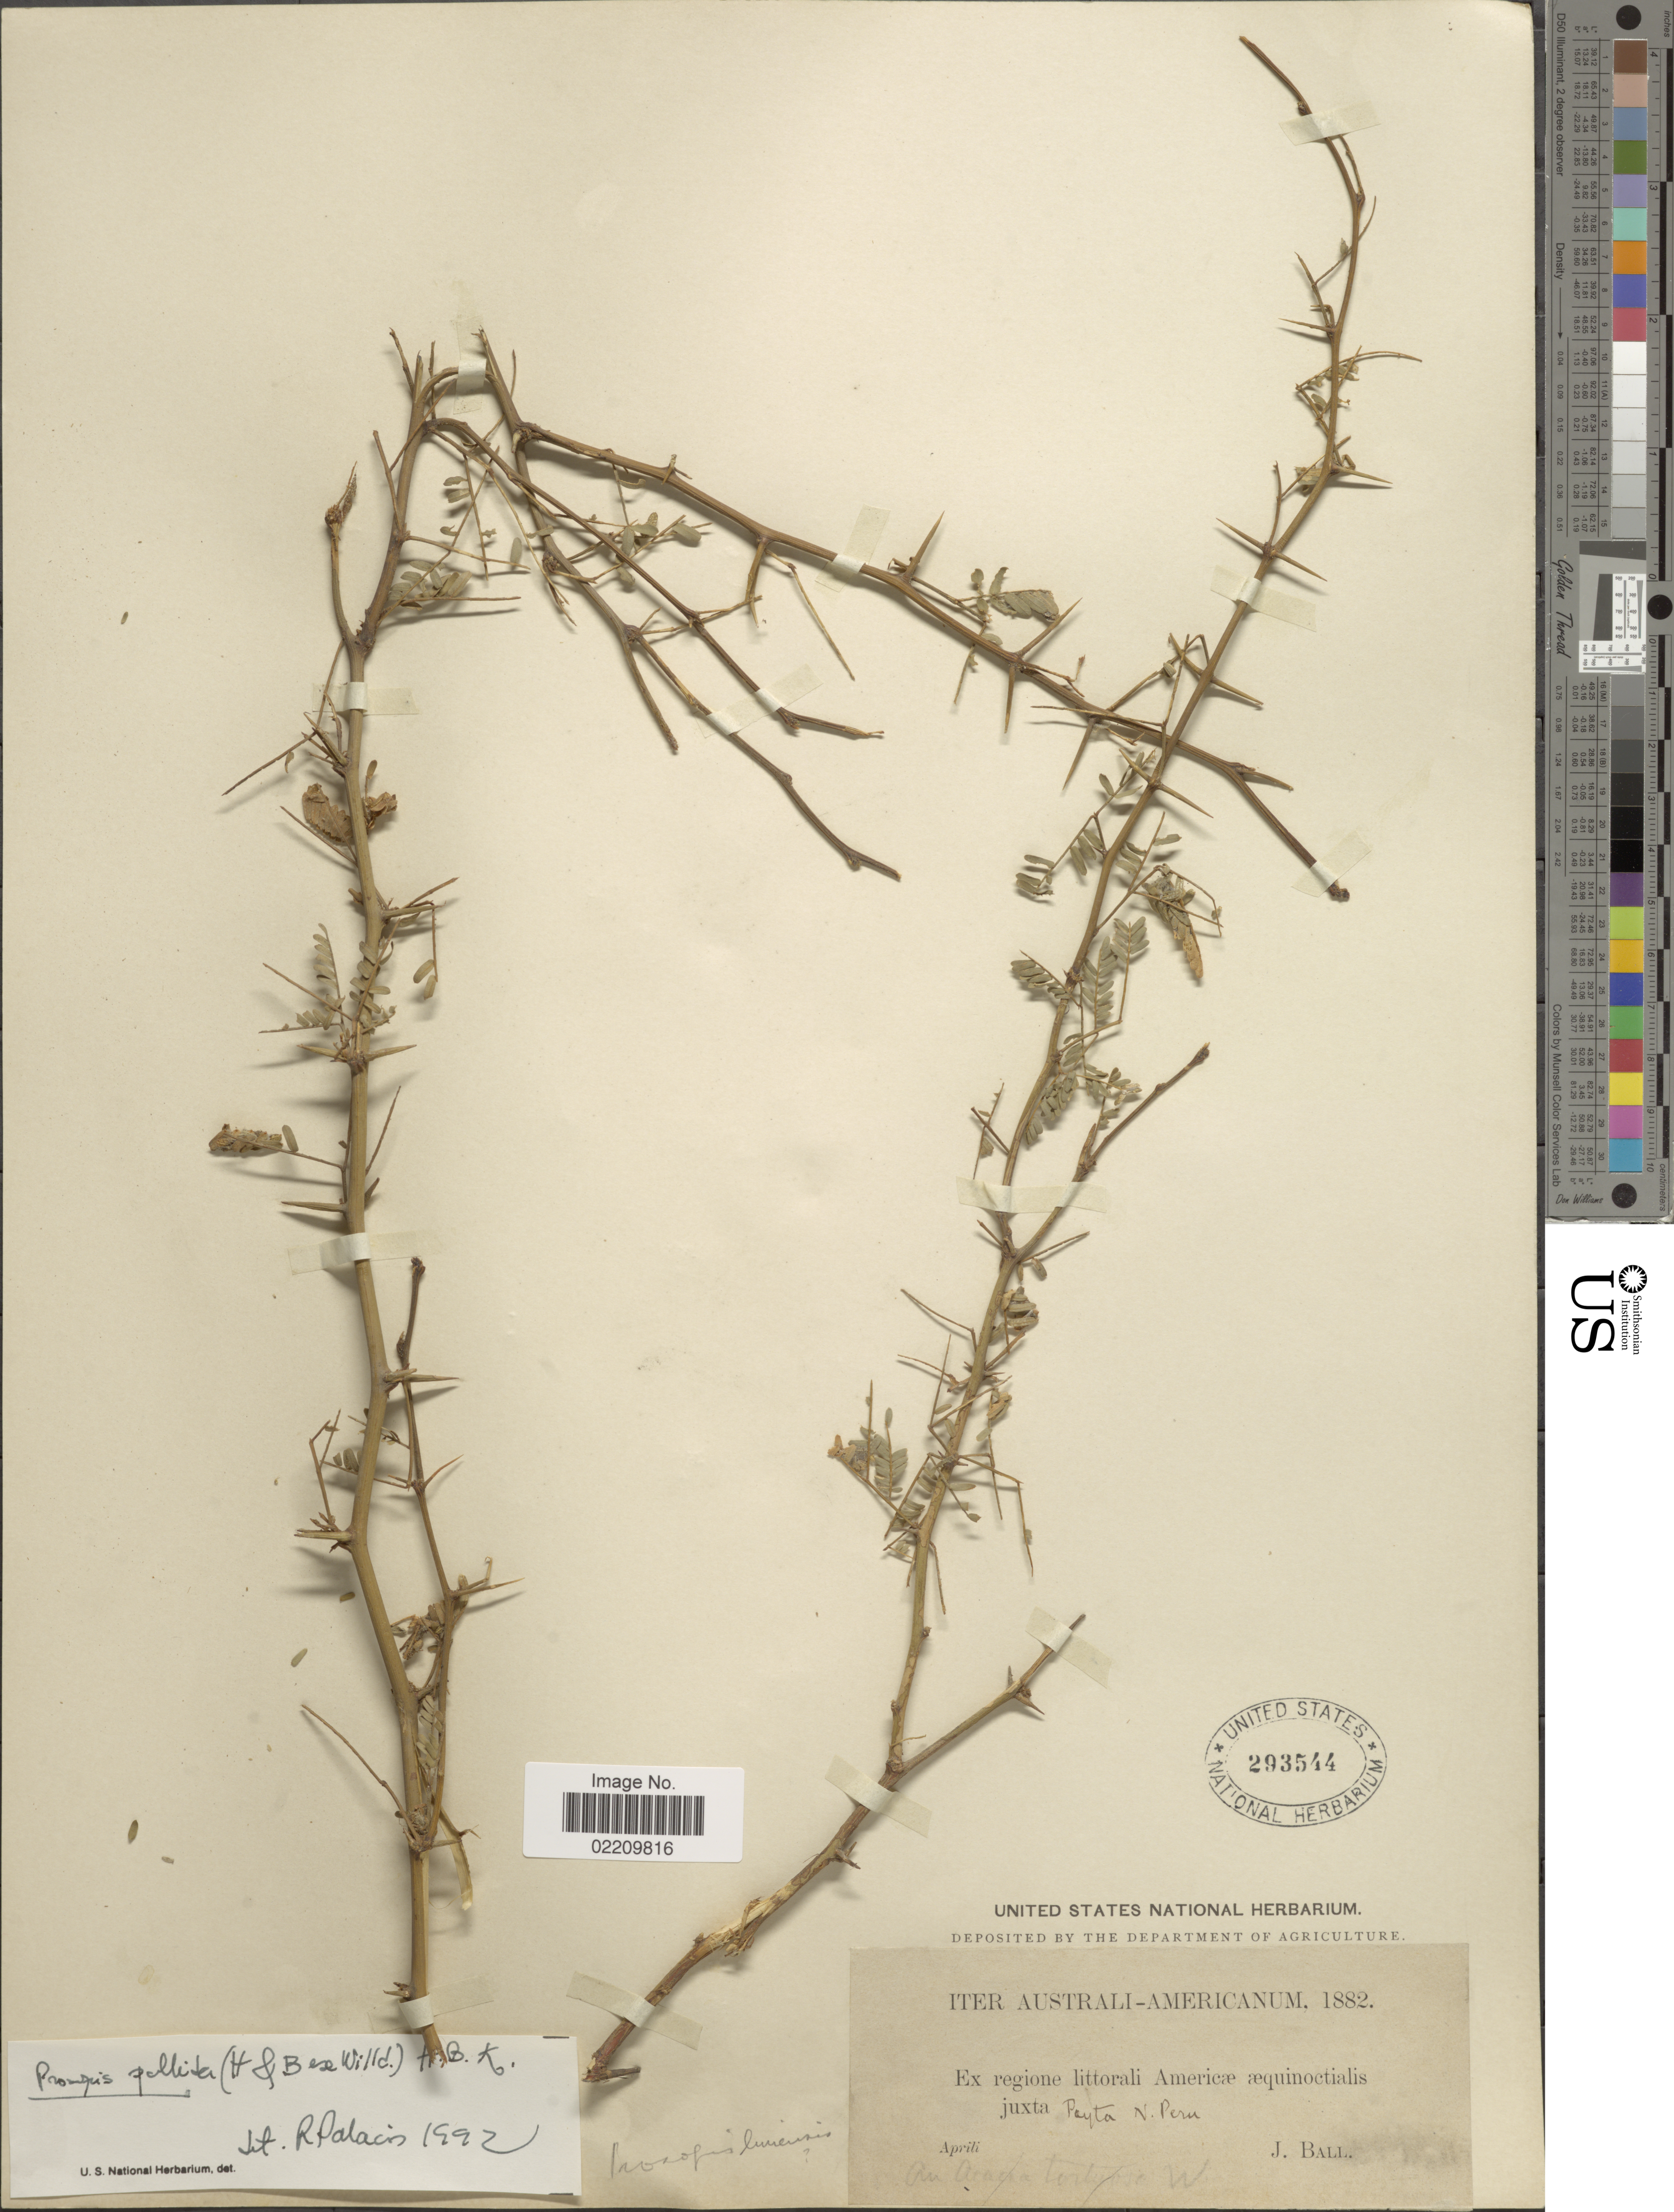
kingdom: Plantae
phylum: Tracheophyta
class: Magnoliopsida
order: Fabales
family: Fabaceae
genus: Neltuma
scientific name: Neltuma pallida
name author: (Humb. & Bonpl. ex Willd.) C. E. Hughes & G.P. Lewis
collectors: J. Ball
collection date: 1882-04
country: Peru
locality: Ex regione littorali Americæ æquinoctialis juxta Payta N. Peru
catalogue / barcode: US 293544